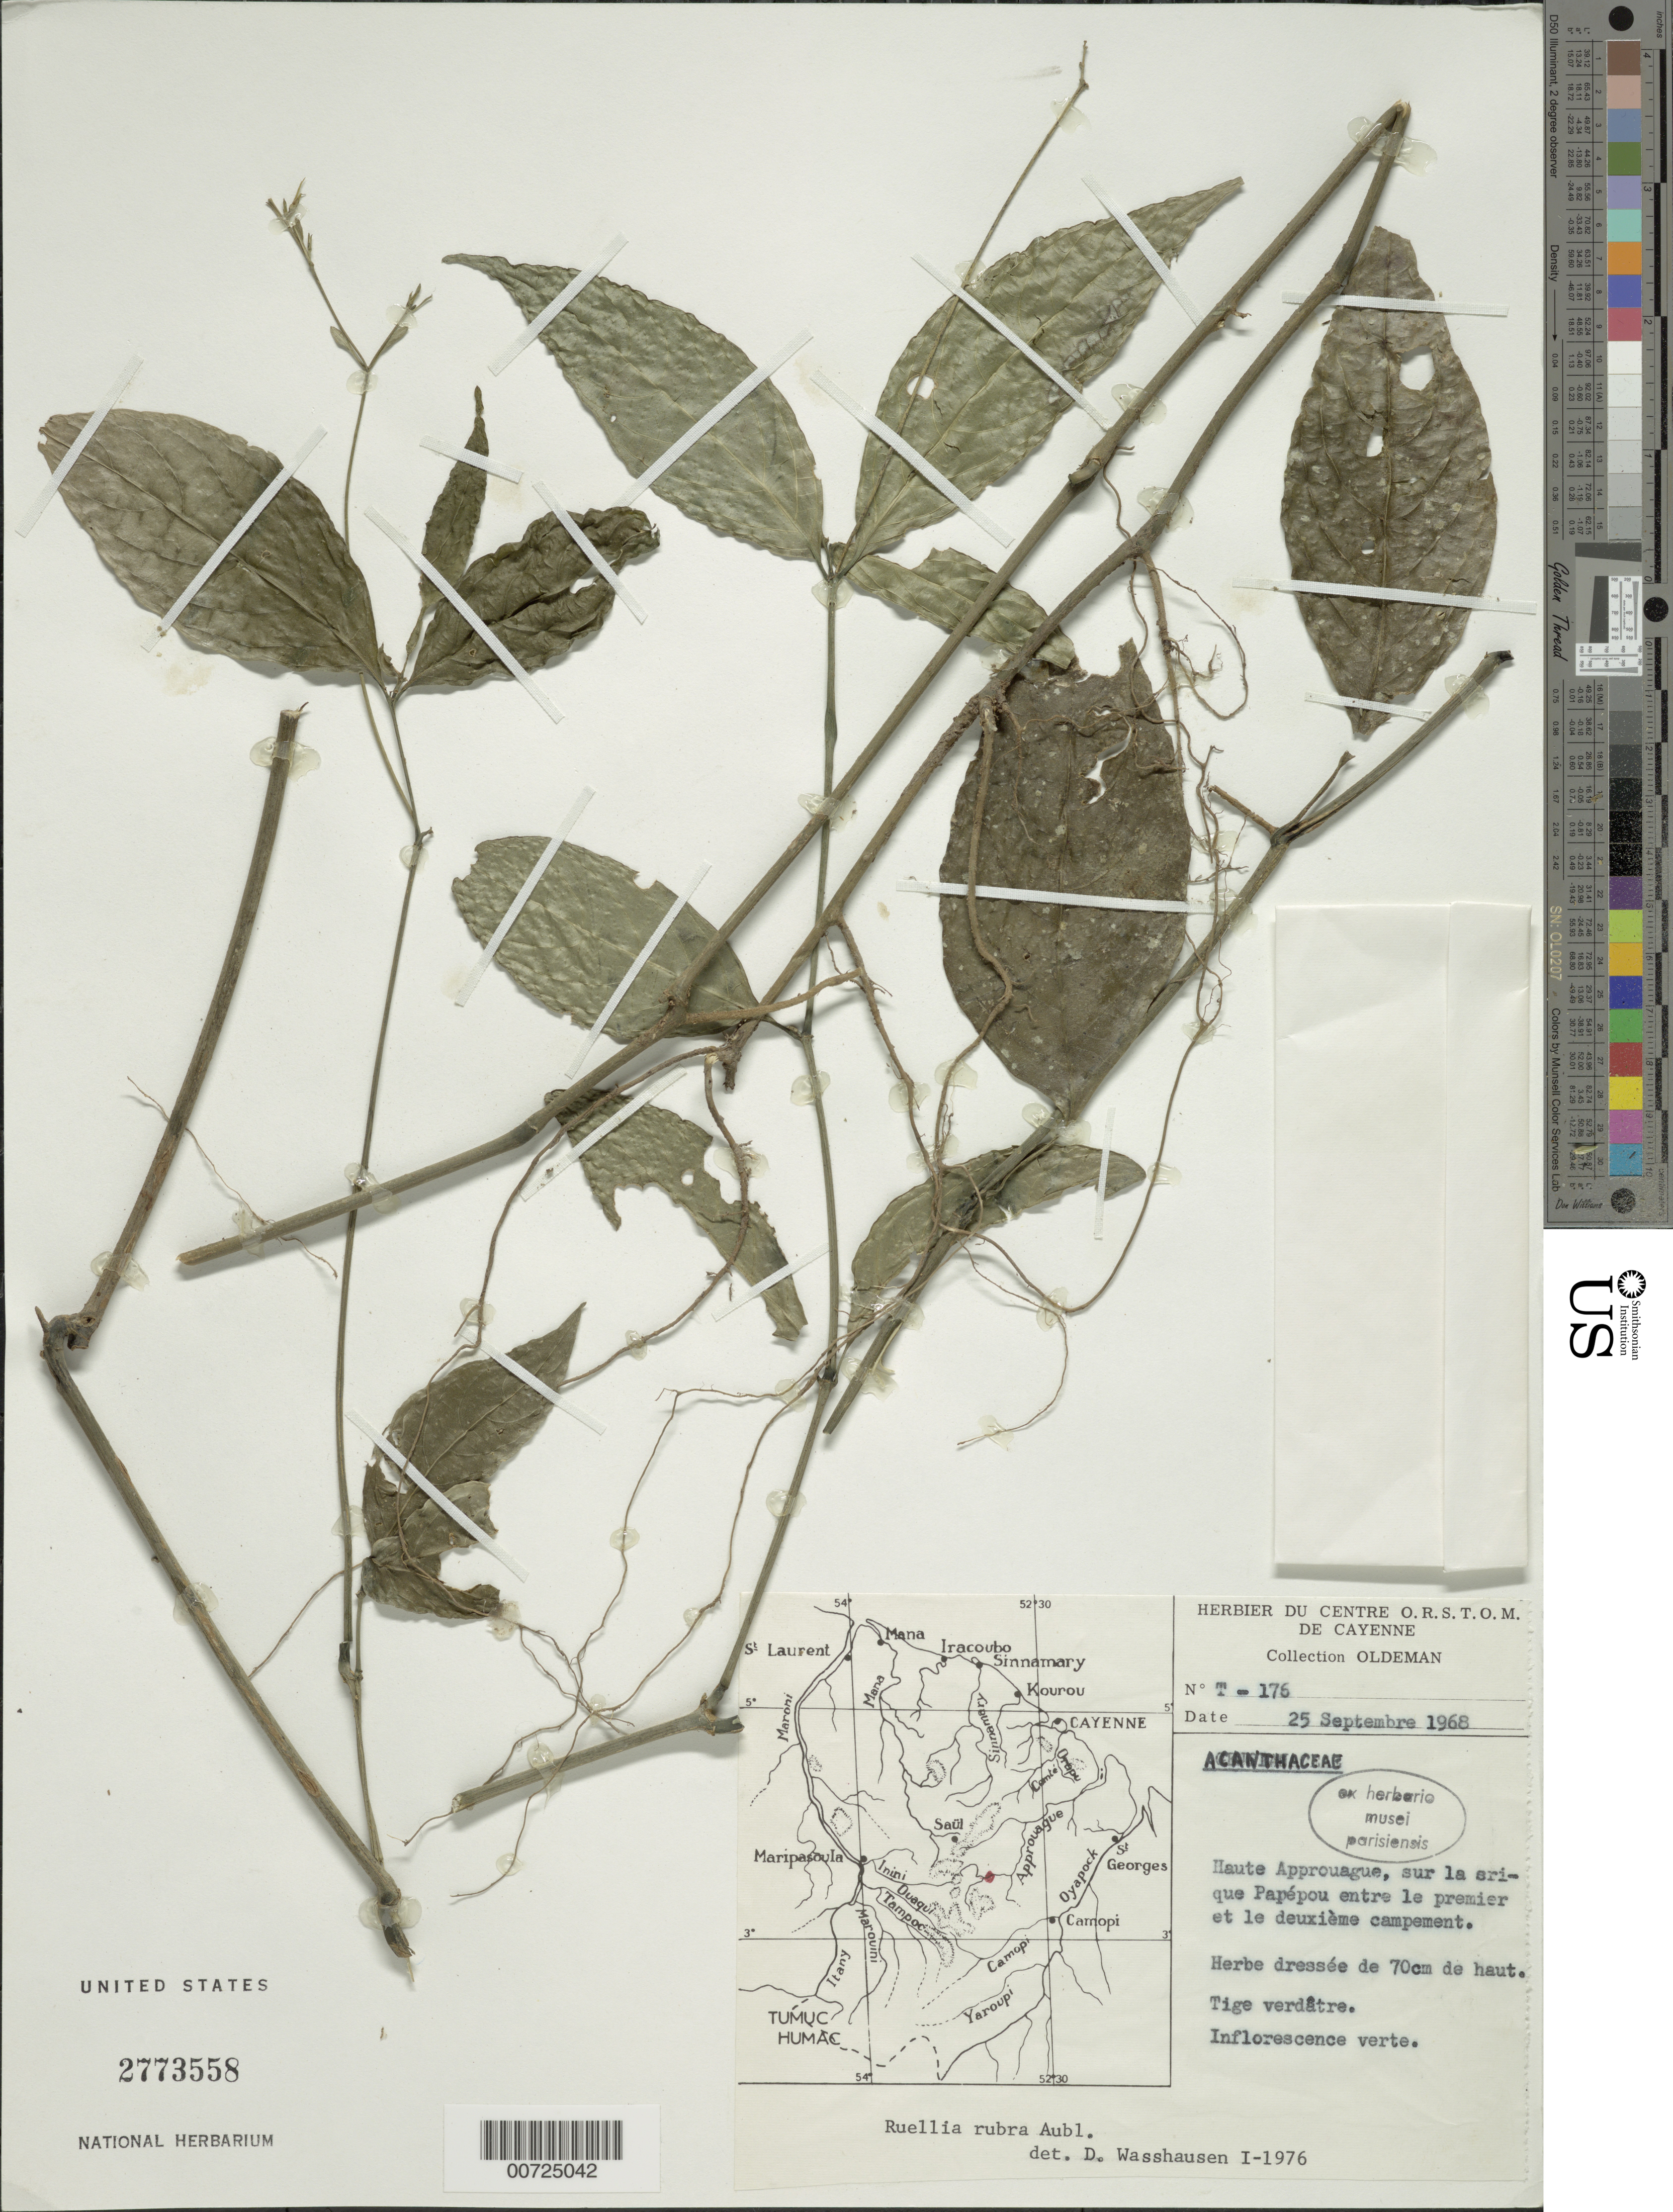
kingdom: Plantae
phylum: Tracheophyta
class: Magnoliopsida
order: Lamiales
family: Acanthaceae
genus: Ruellia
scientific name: Ruellia rubra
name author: Aubl.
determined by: Wasshausen, Dieter C., (BOT), Smithsonian Institution - National Museum of Natural History (UNITED STATES)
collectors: R. Oldeman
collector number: T 176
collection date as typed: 25-Sep-68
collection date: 1968-09-25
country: French Guiana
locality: Haute Approuague, Crique Parépou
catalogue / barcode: US 2773558